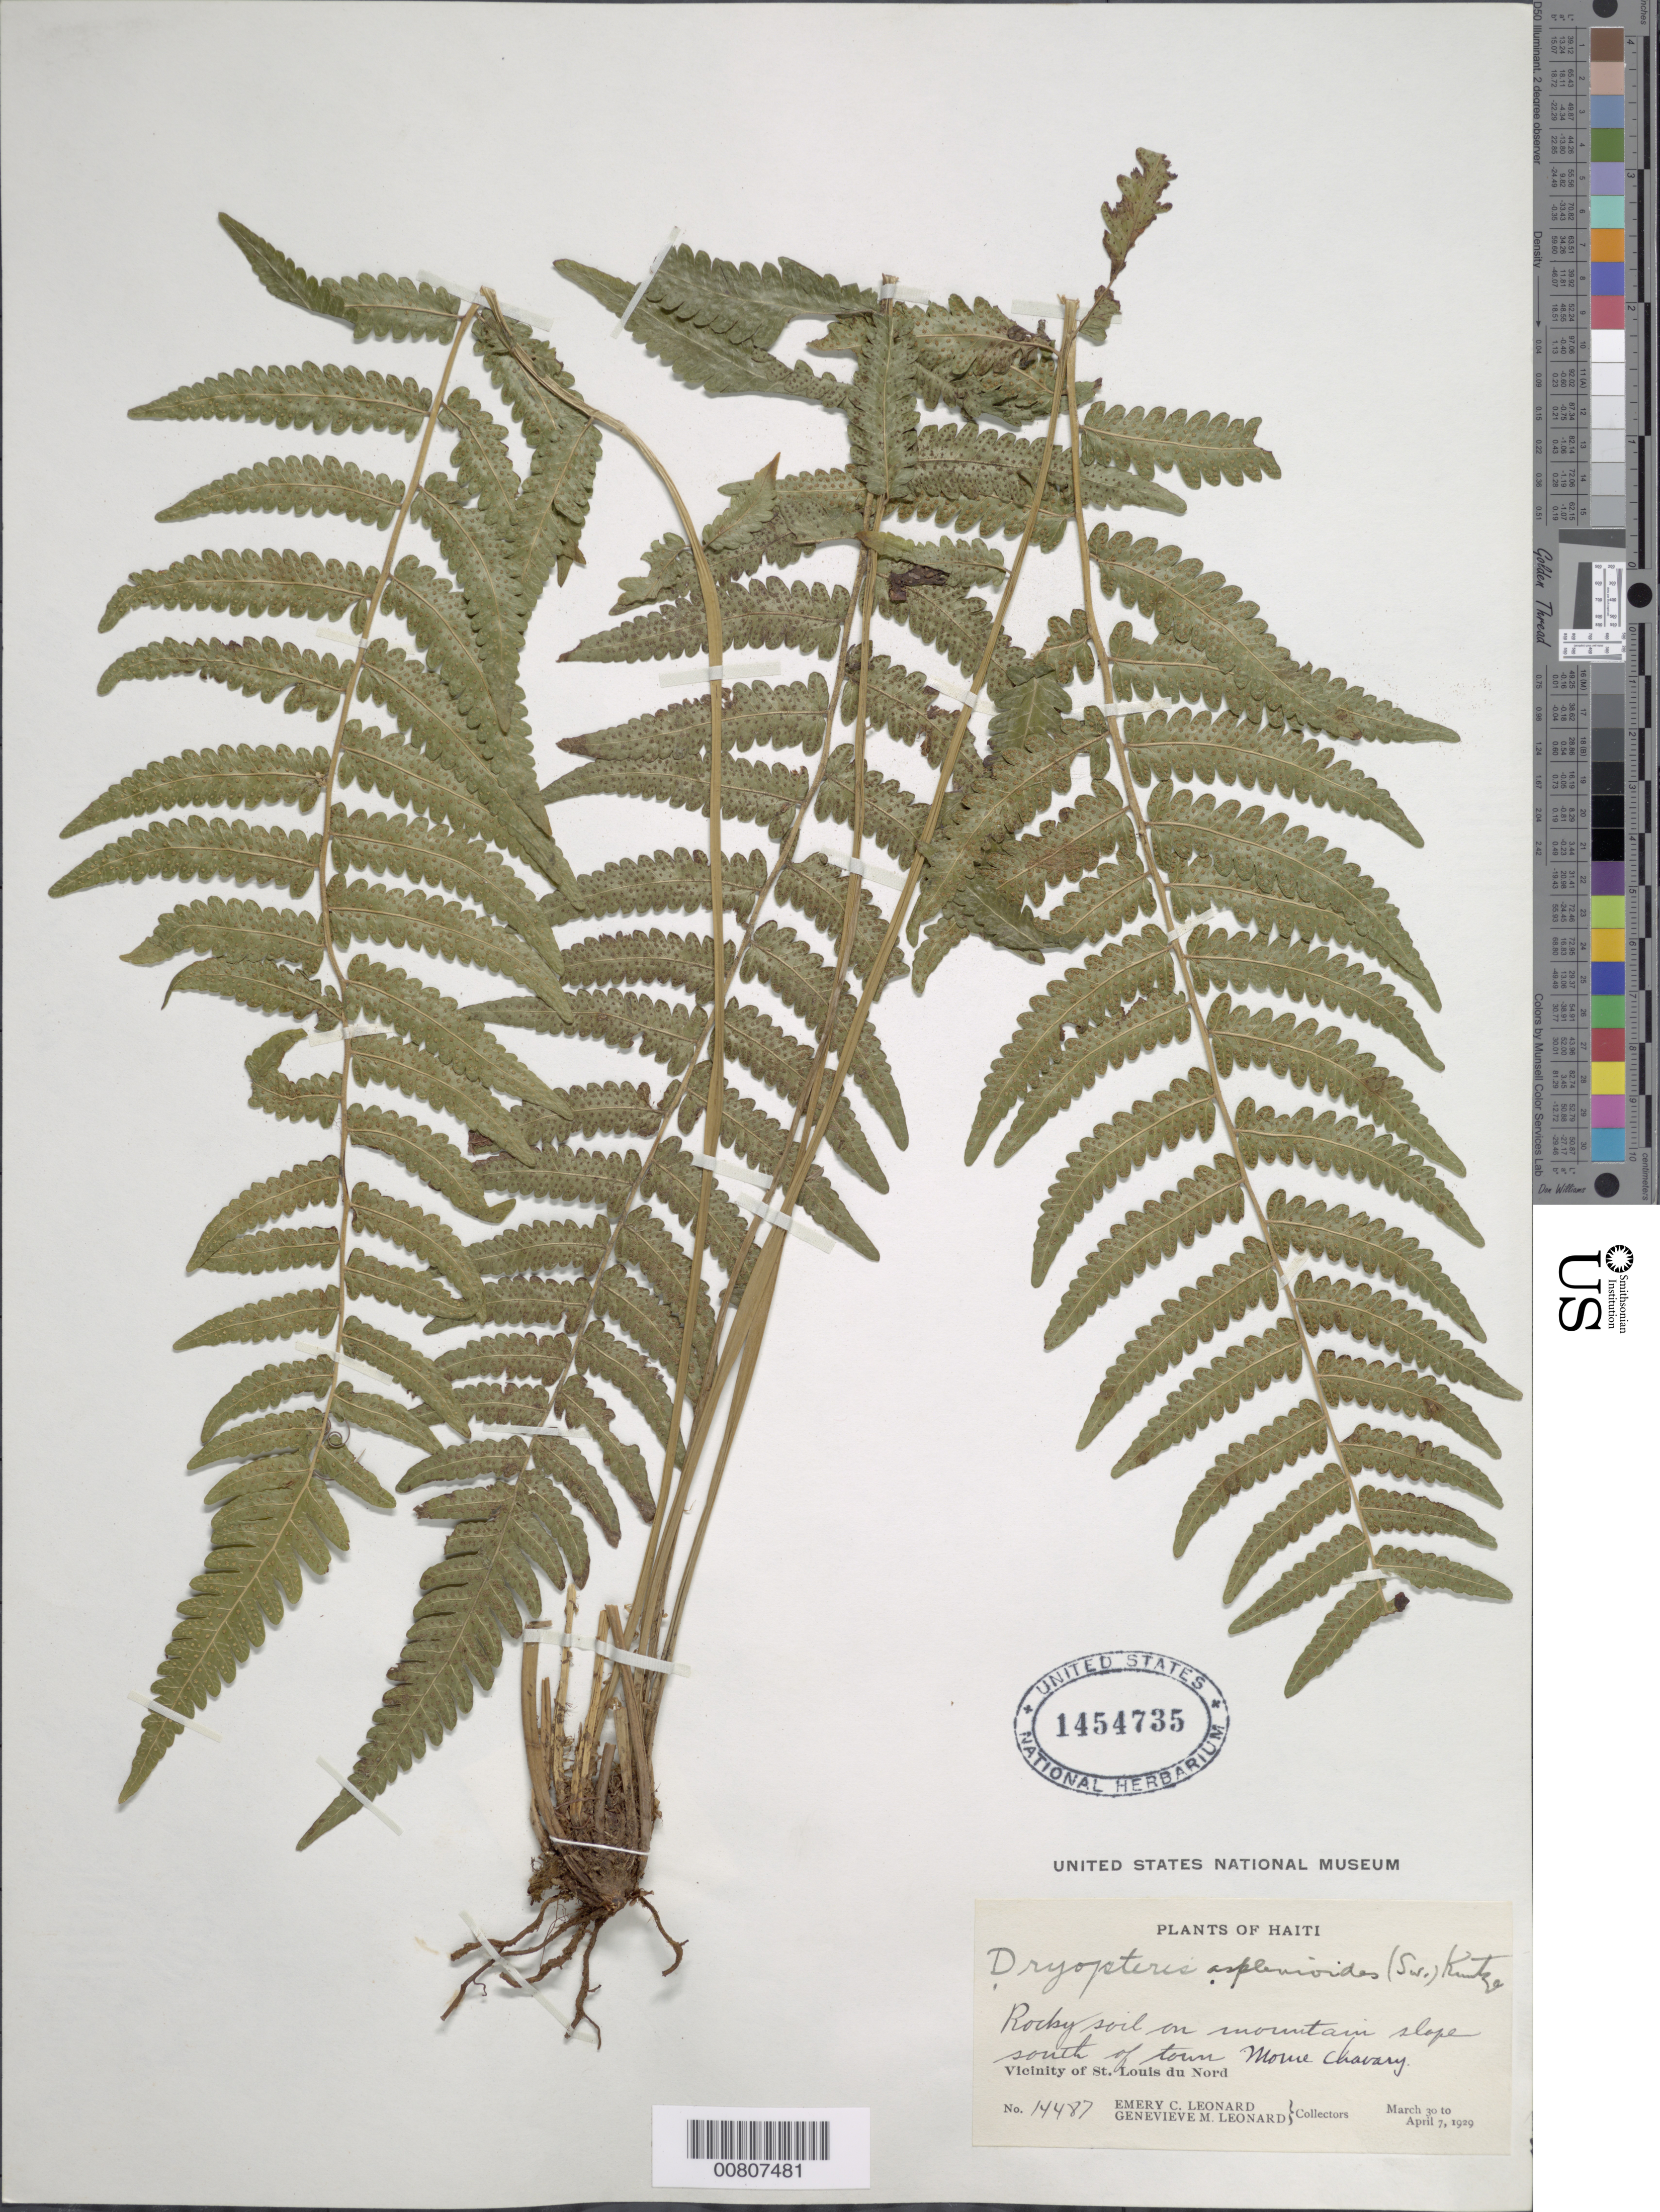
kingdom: Plantae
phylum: Tracheophyta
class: Polypodiopsida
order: Polypodiales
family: Thelypteridaceae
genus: Goniopteris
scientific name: Goniopteris retroflexa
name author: (L.) Pic. Serm.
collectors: E. C. Leonard & G. M. Leonard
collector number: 14487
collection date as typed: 30 Mar 1929 to 07 Apr 1929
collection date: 1929-03-30/1929-04-07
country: Haiti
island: Hispaniola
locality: St. Louis du Nord, Morne Chavary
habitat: Rocky soil on mountain slope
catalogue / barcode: US 1454735